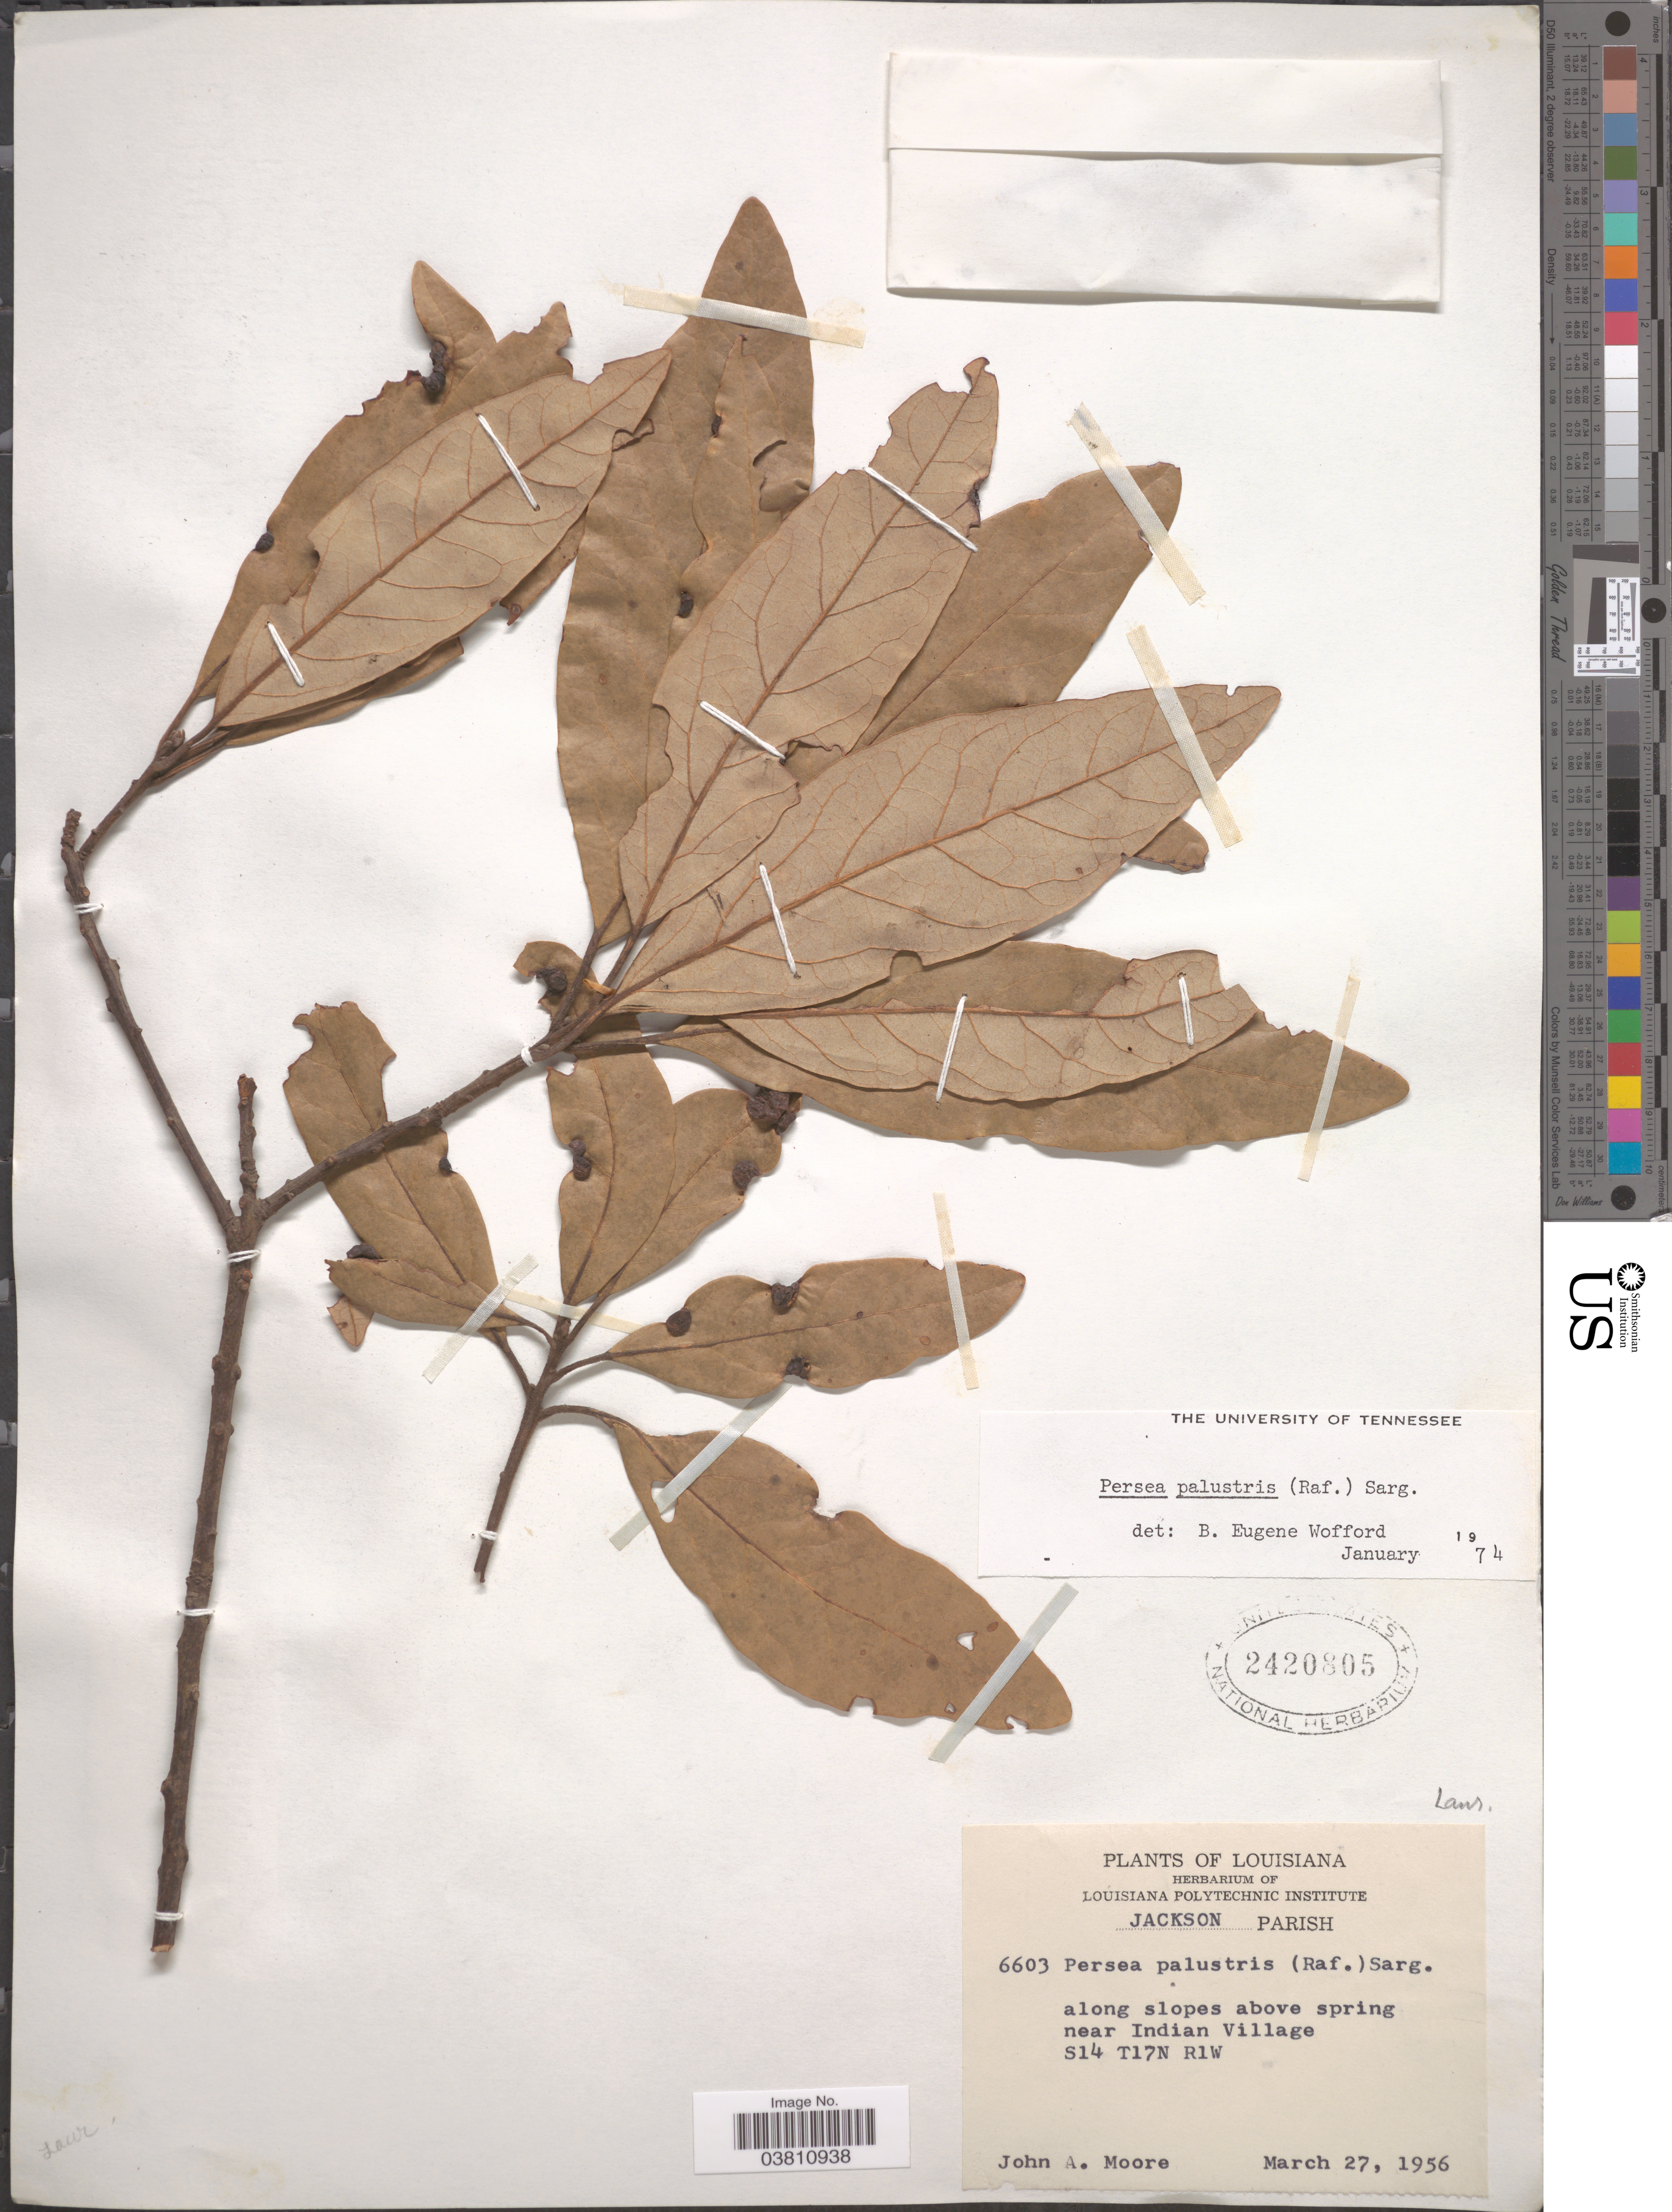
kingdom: Plantae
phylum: Tracheophyta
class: Magnoliopsida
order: Laurales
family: Lauraceae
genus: Persea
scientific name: Persea palustris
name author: (Raf.) Sarg.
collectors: J. A. Moore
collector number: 6603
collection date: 1956-03-27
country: United States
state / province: Louisiana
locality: Jackson Parish. Along slopes above spring near Indian Village. S 14 T17N R1W.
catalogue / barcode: US 2420805